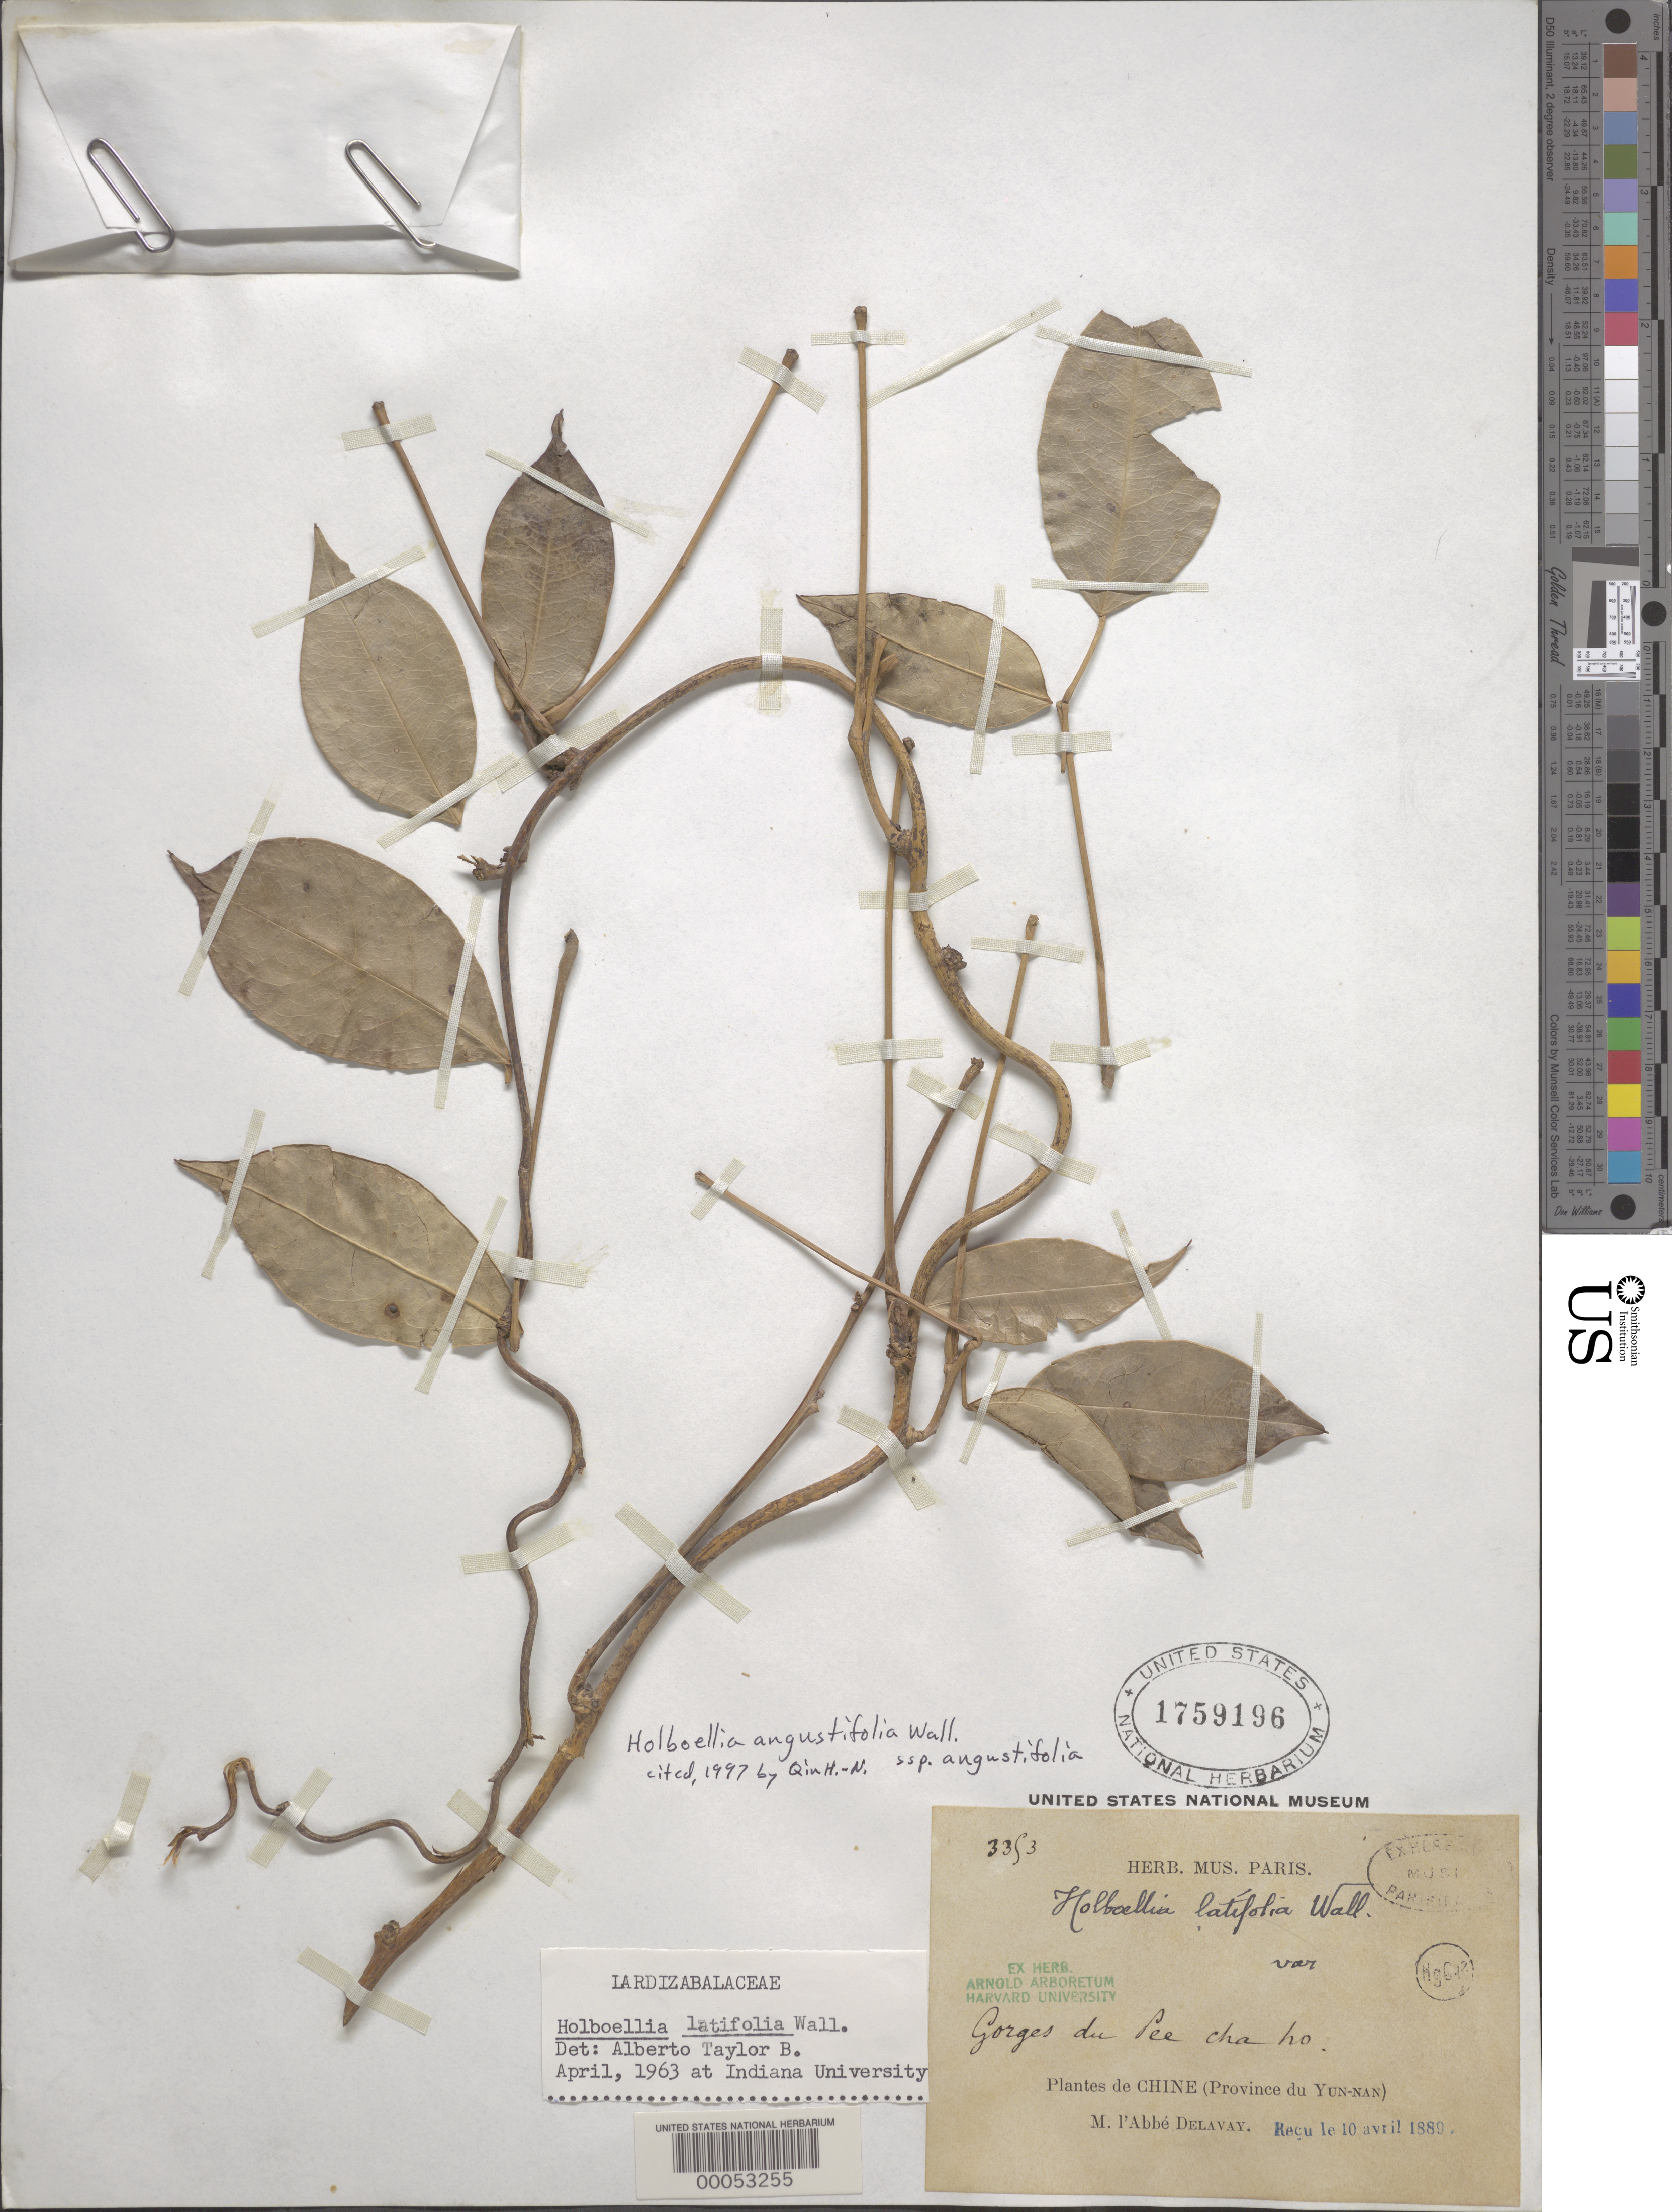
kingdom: Plantae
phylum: Tracheophyta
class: Magnoliopsida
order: Ranunculales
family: Lardizabalaceae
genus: Stauntonia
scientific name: Stauntonia angustifolia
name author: (Wall.) R. Br. & Wall.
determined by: Strong, Mark T., (BOT), Smithsonian Institution - National Museum of Natural History (UNITED STATES)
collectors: P. Delavay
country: China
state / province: Yunnan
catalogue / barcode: US 1759196